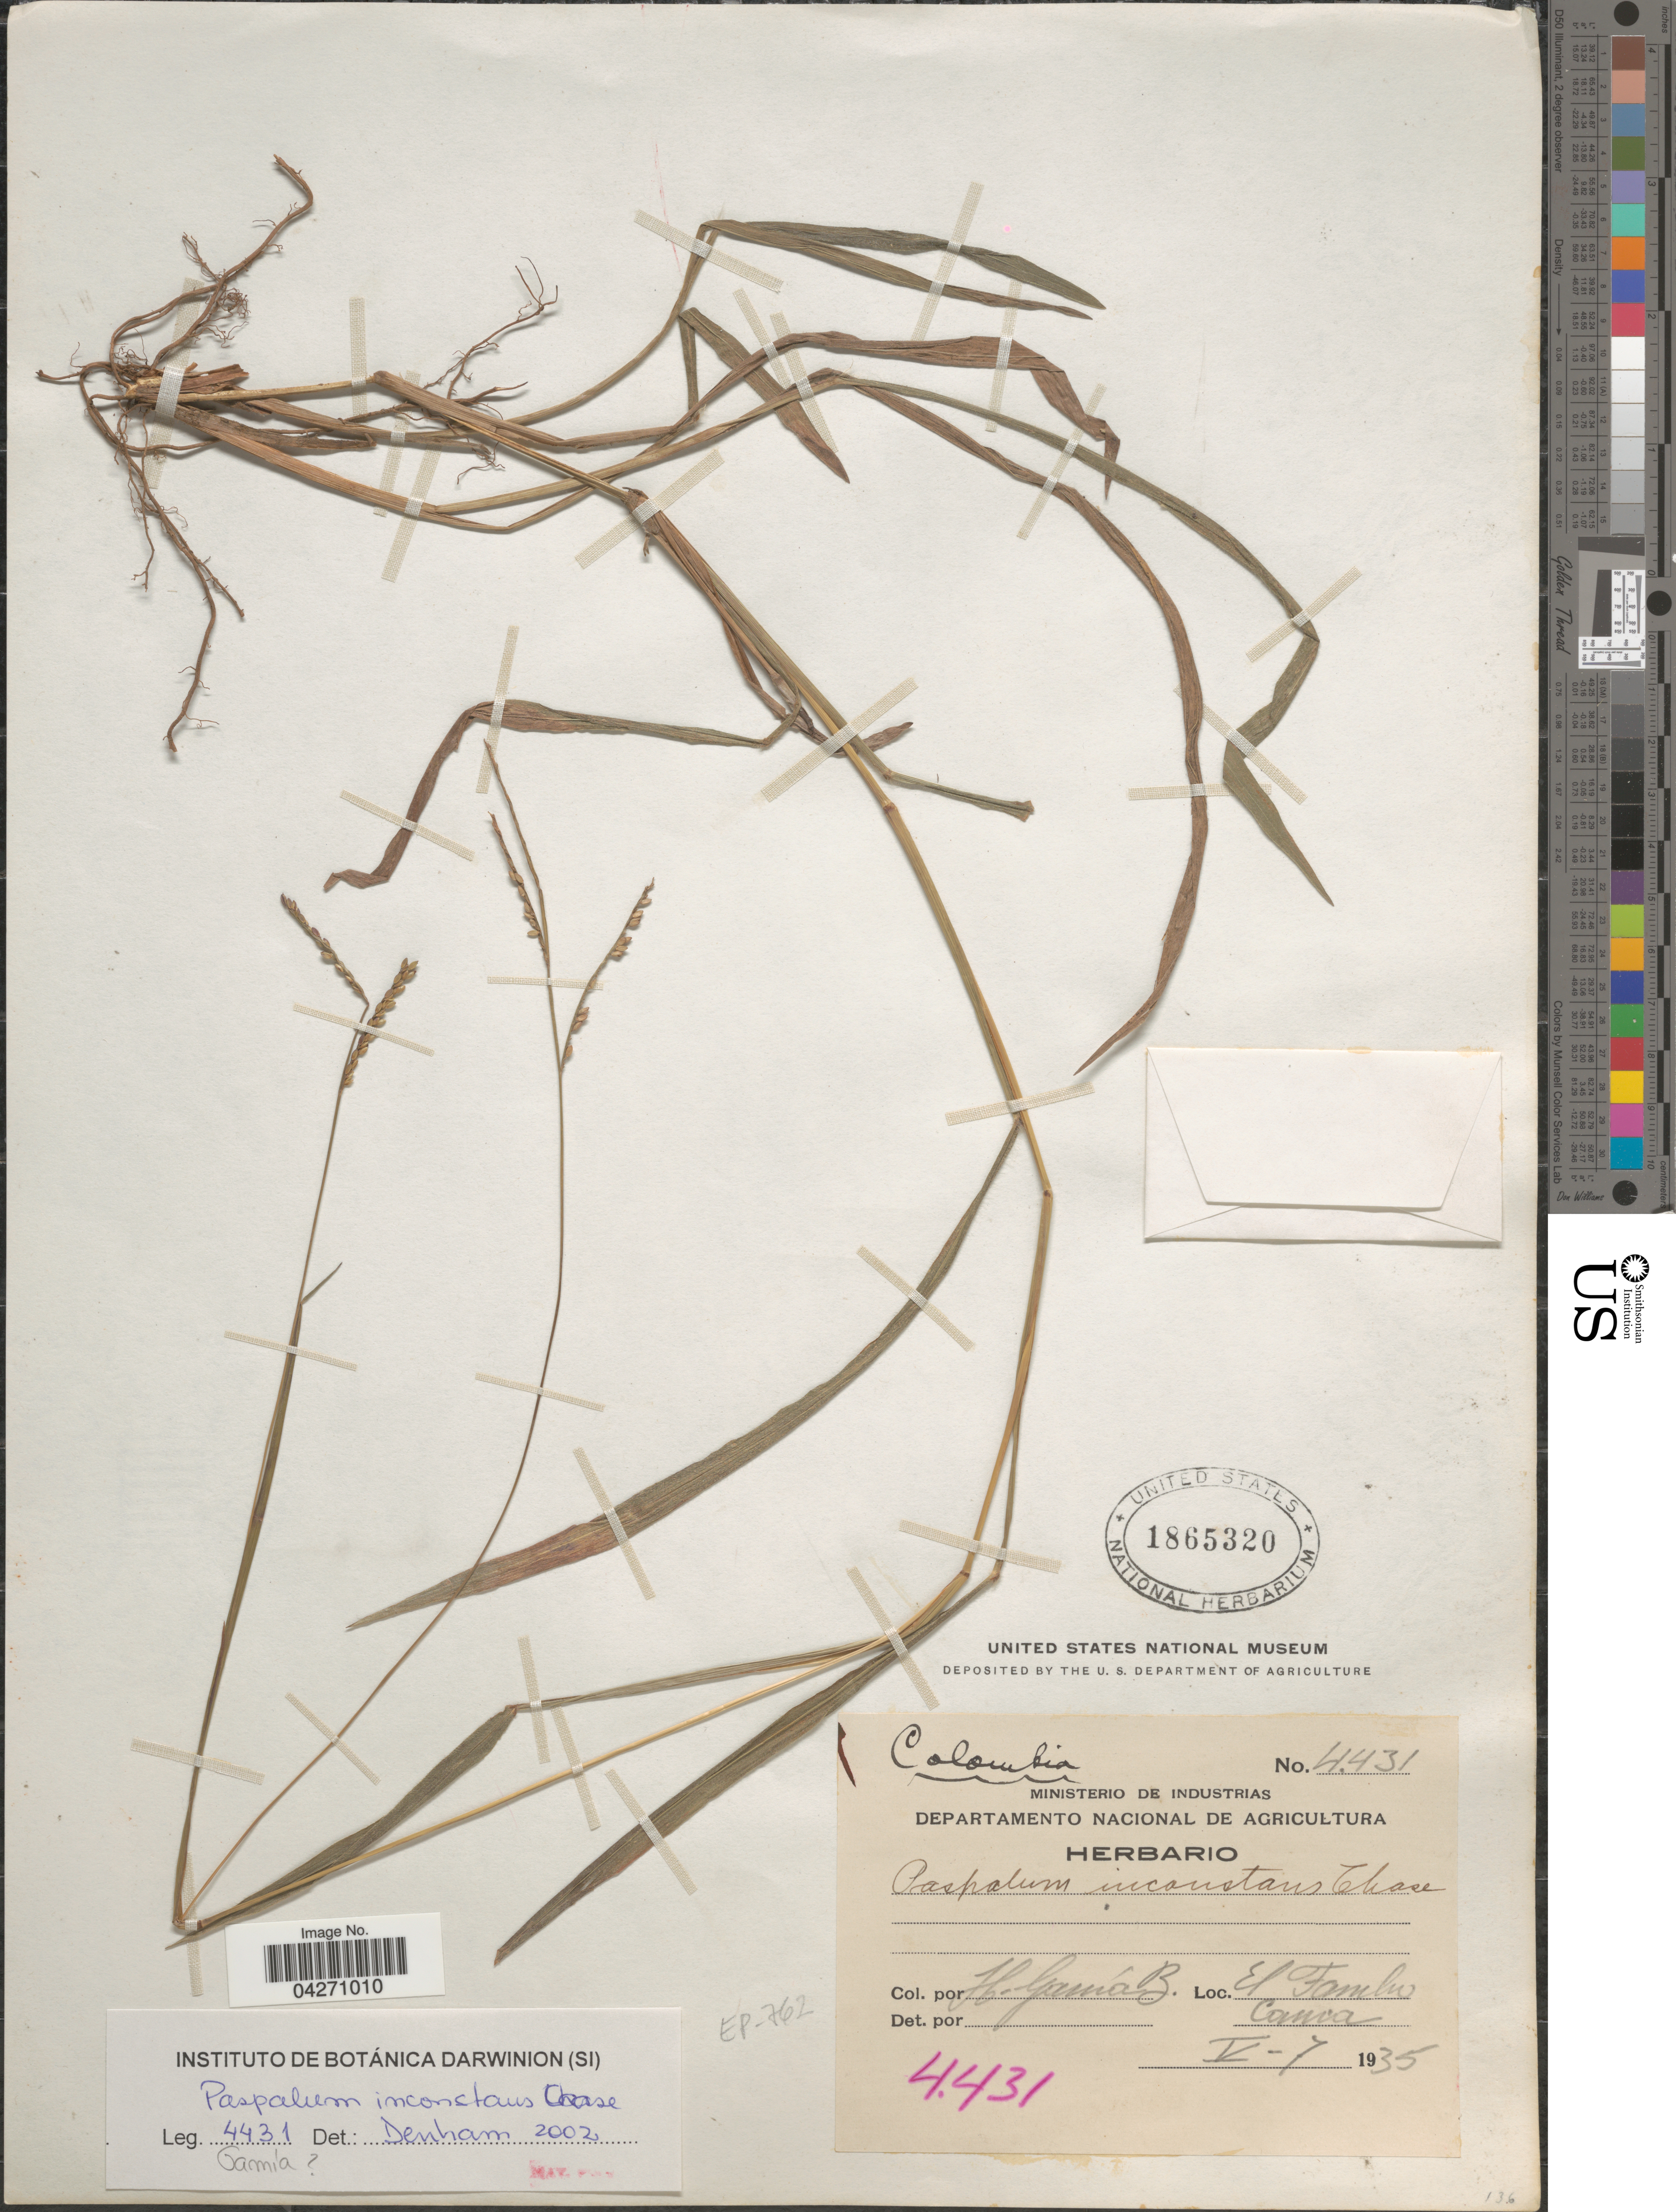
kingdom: Plantae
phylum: Tracheophyta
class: Liliopsida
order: Poales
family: Poaceae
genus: Paspalum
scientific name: Paspalum inconstans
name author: Chase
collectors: H. García B.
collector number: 4431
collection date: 1935-05-07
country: Colombia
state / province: Cauca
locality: El Tambo.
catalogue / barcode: US 1865320